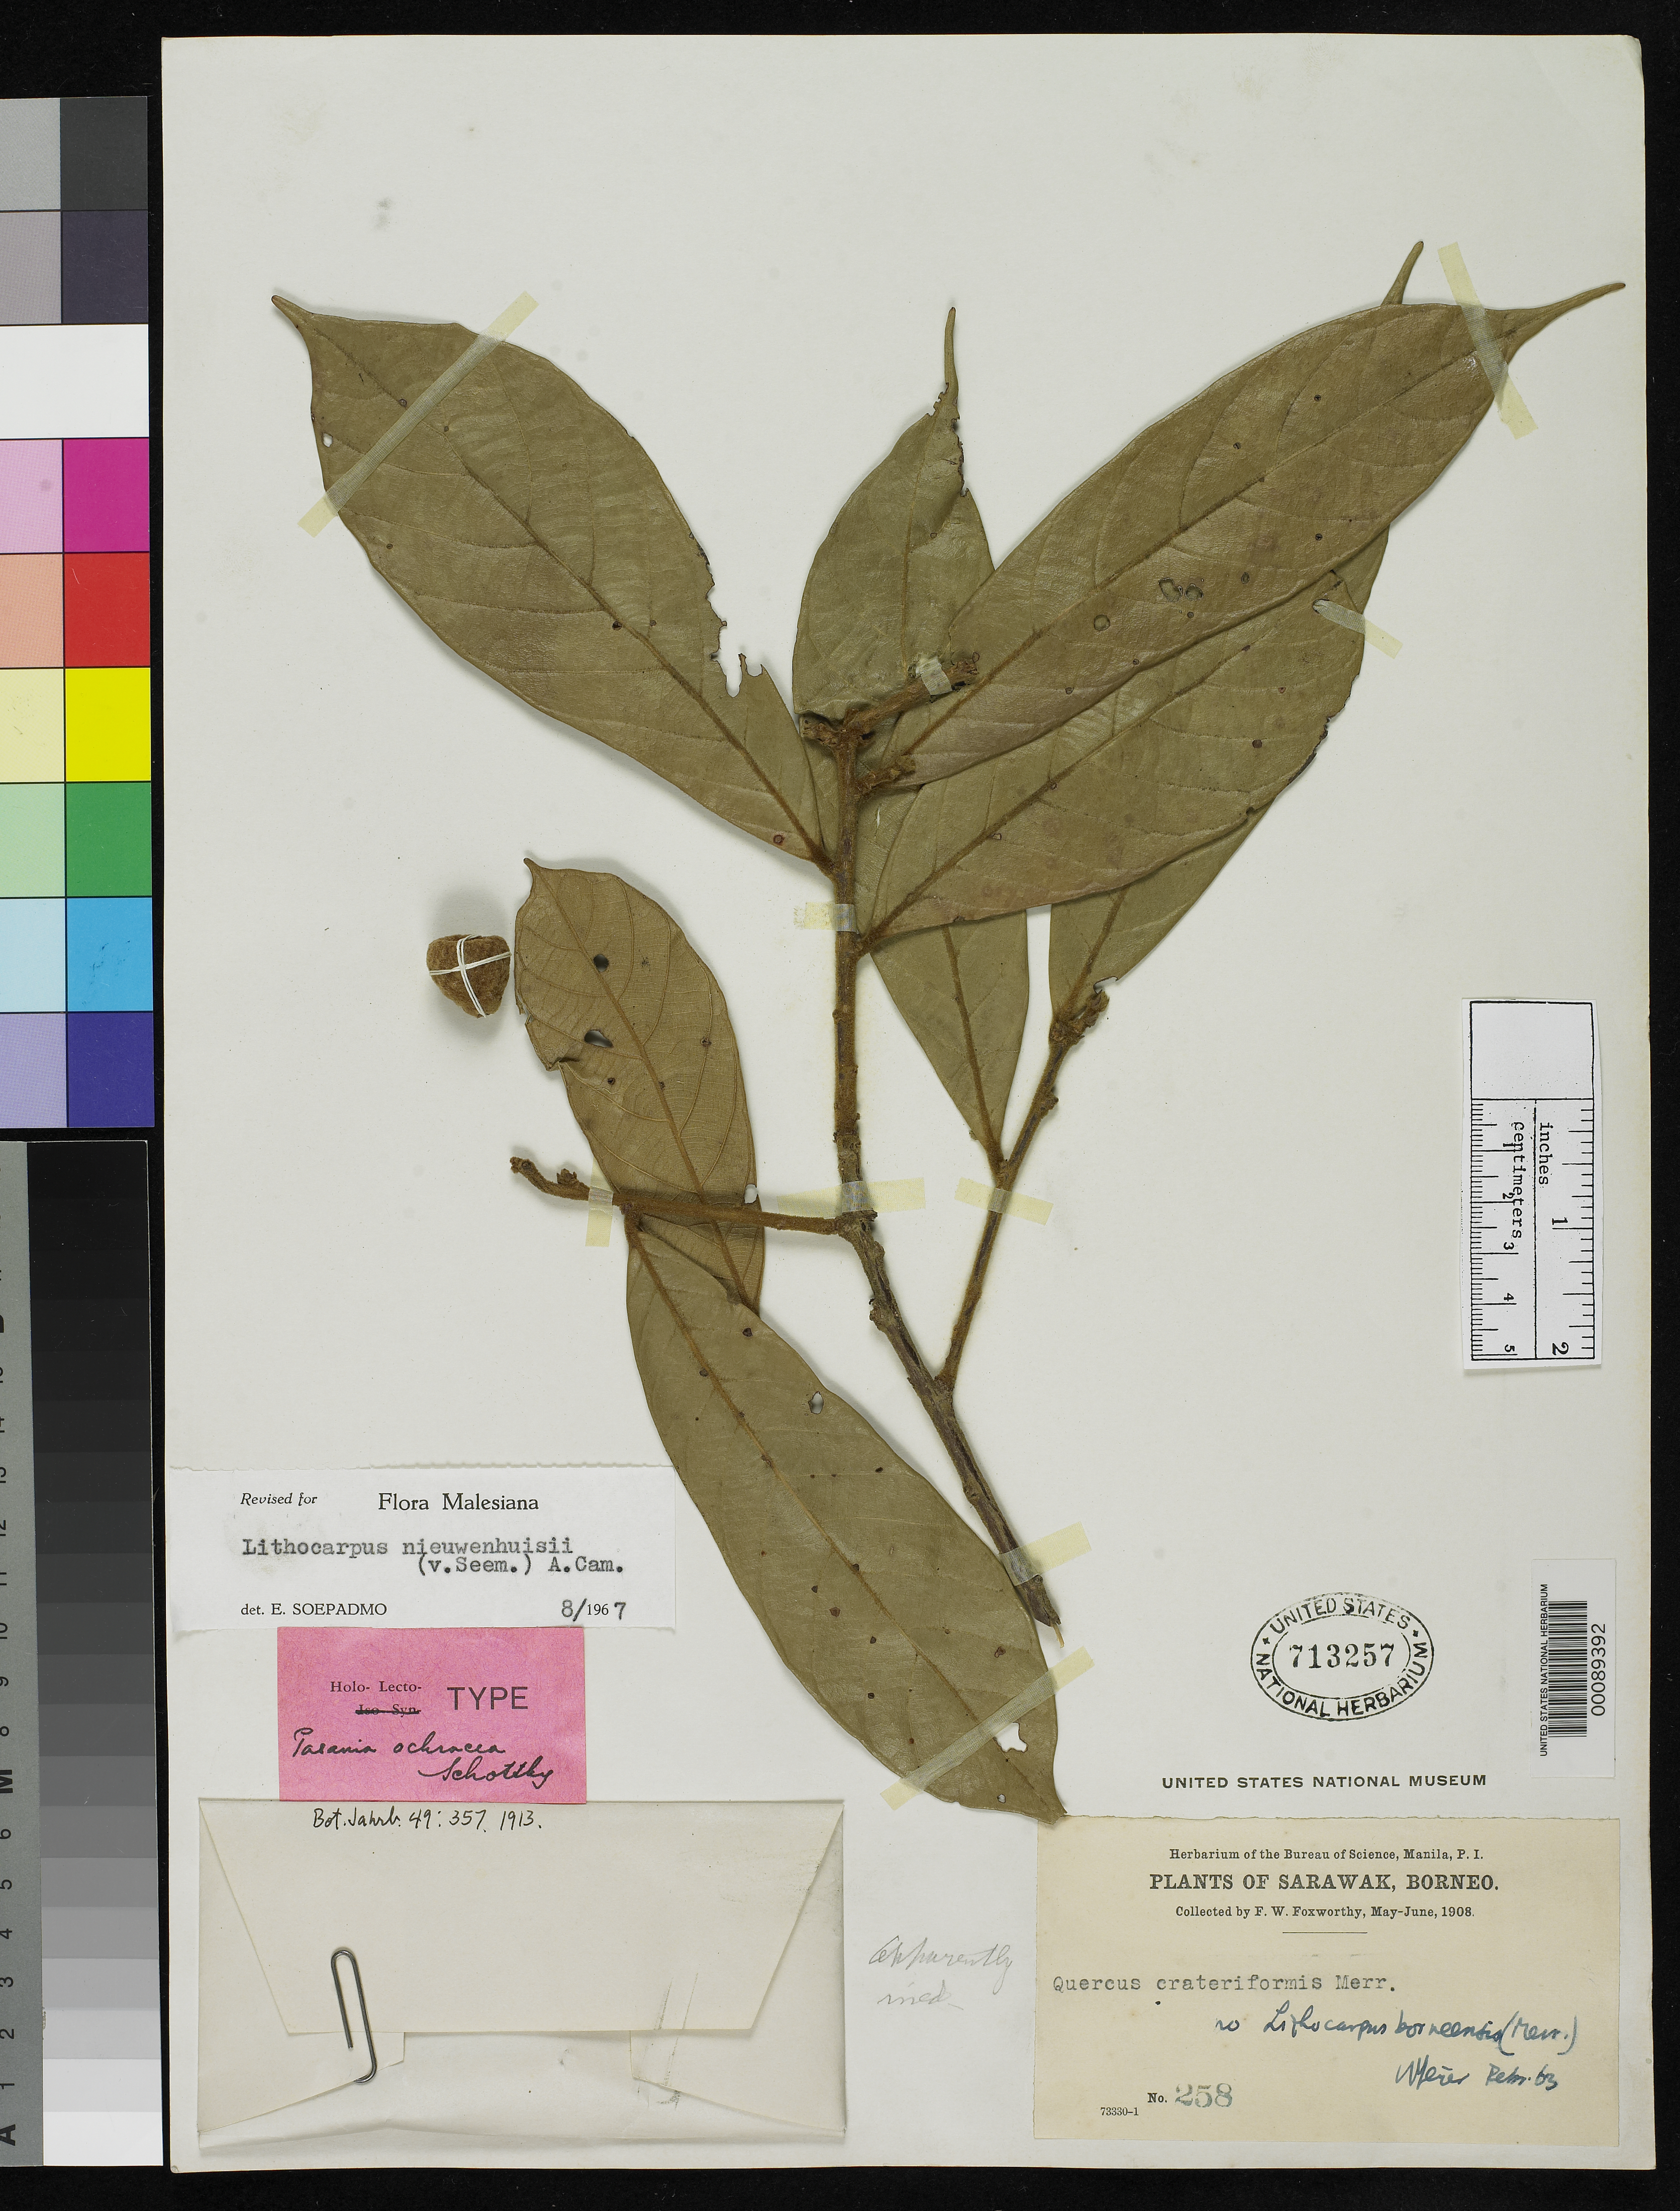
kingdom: Plantae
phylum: Tracheophyta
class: Magnoliopsida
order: Fagales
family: Fagaceae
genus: Pasania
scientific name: Pasania ochracea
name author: Schottky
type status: Lectotype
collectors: F. W. Foxworthy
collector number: Bur. Sci. 258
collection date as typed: May 1908 to -- Jun 1908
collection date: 1908-05/1908-06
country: Malaysia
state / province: Sarawak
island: Borneo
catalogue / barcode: US 713257